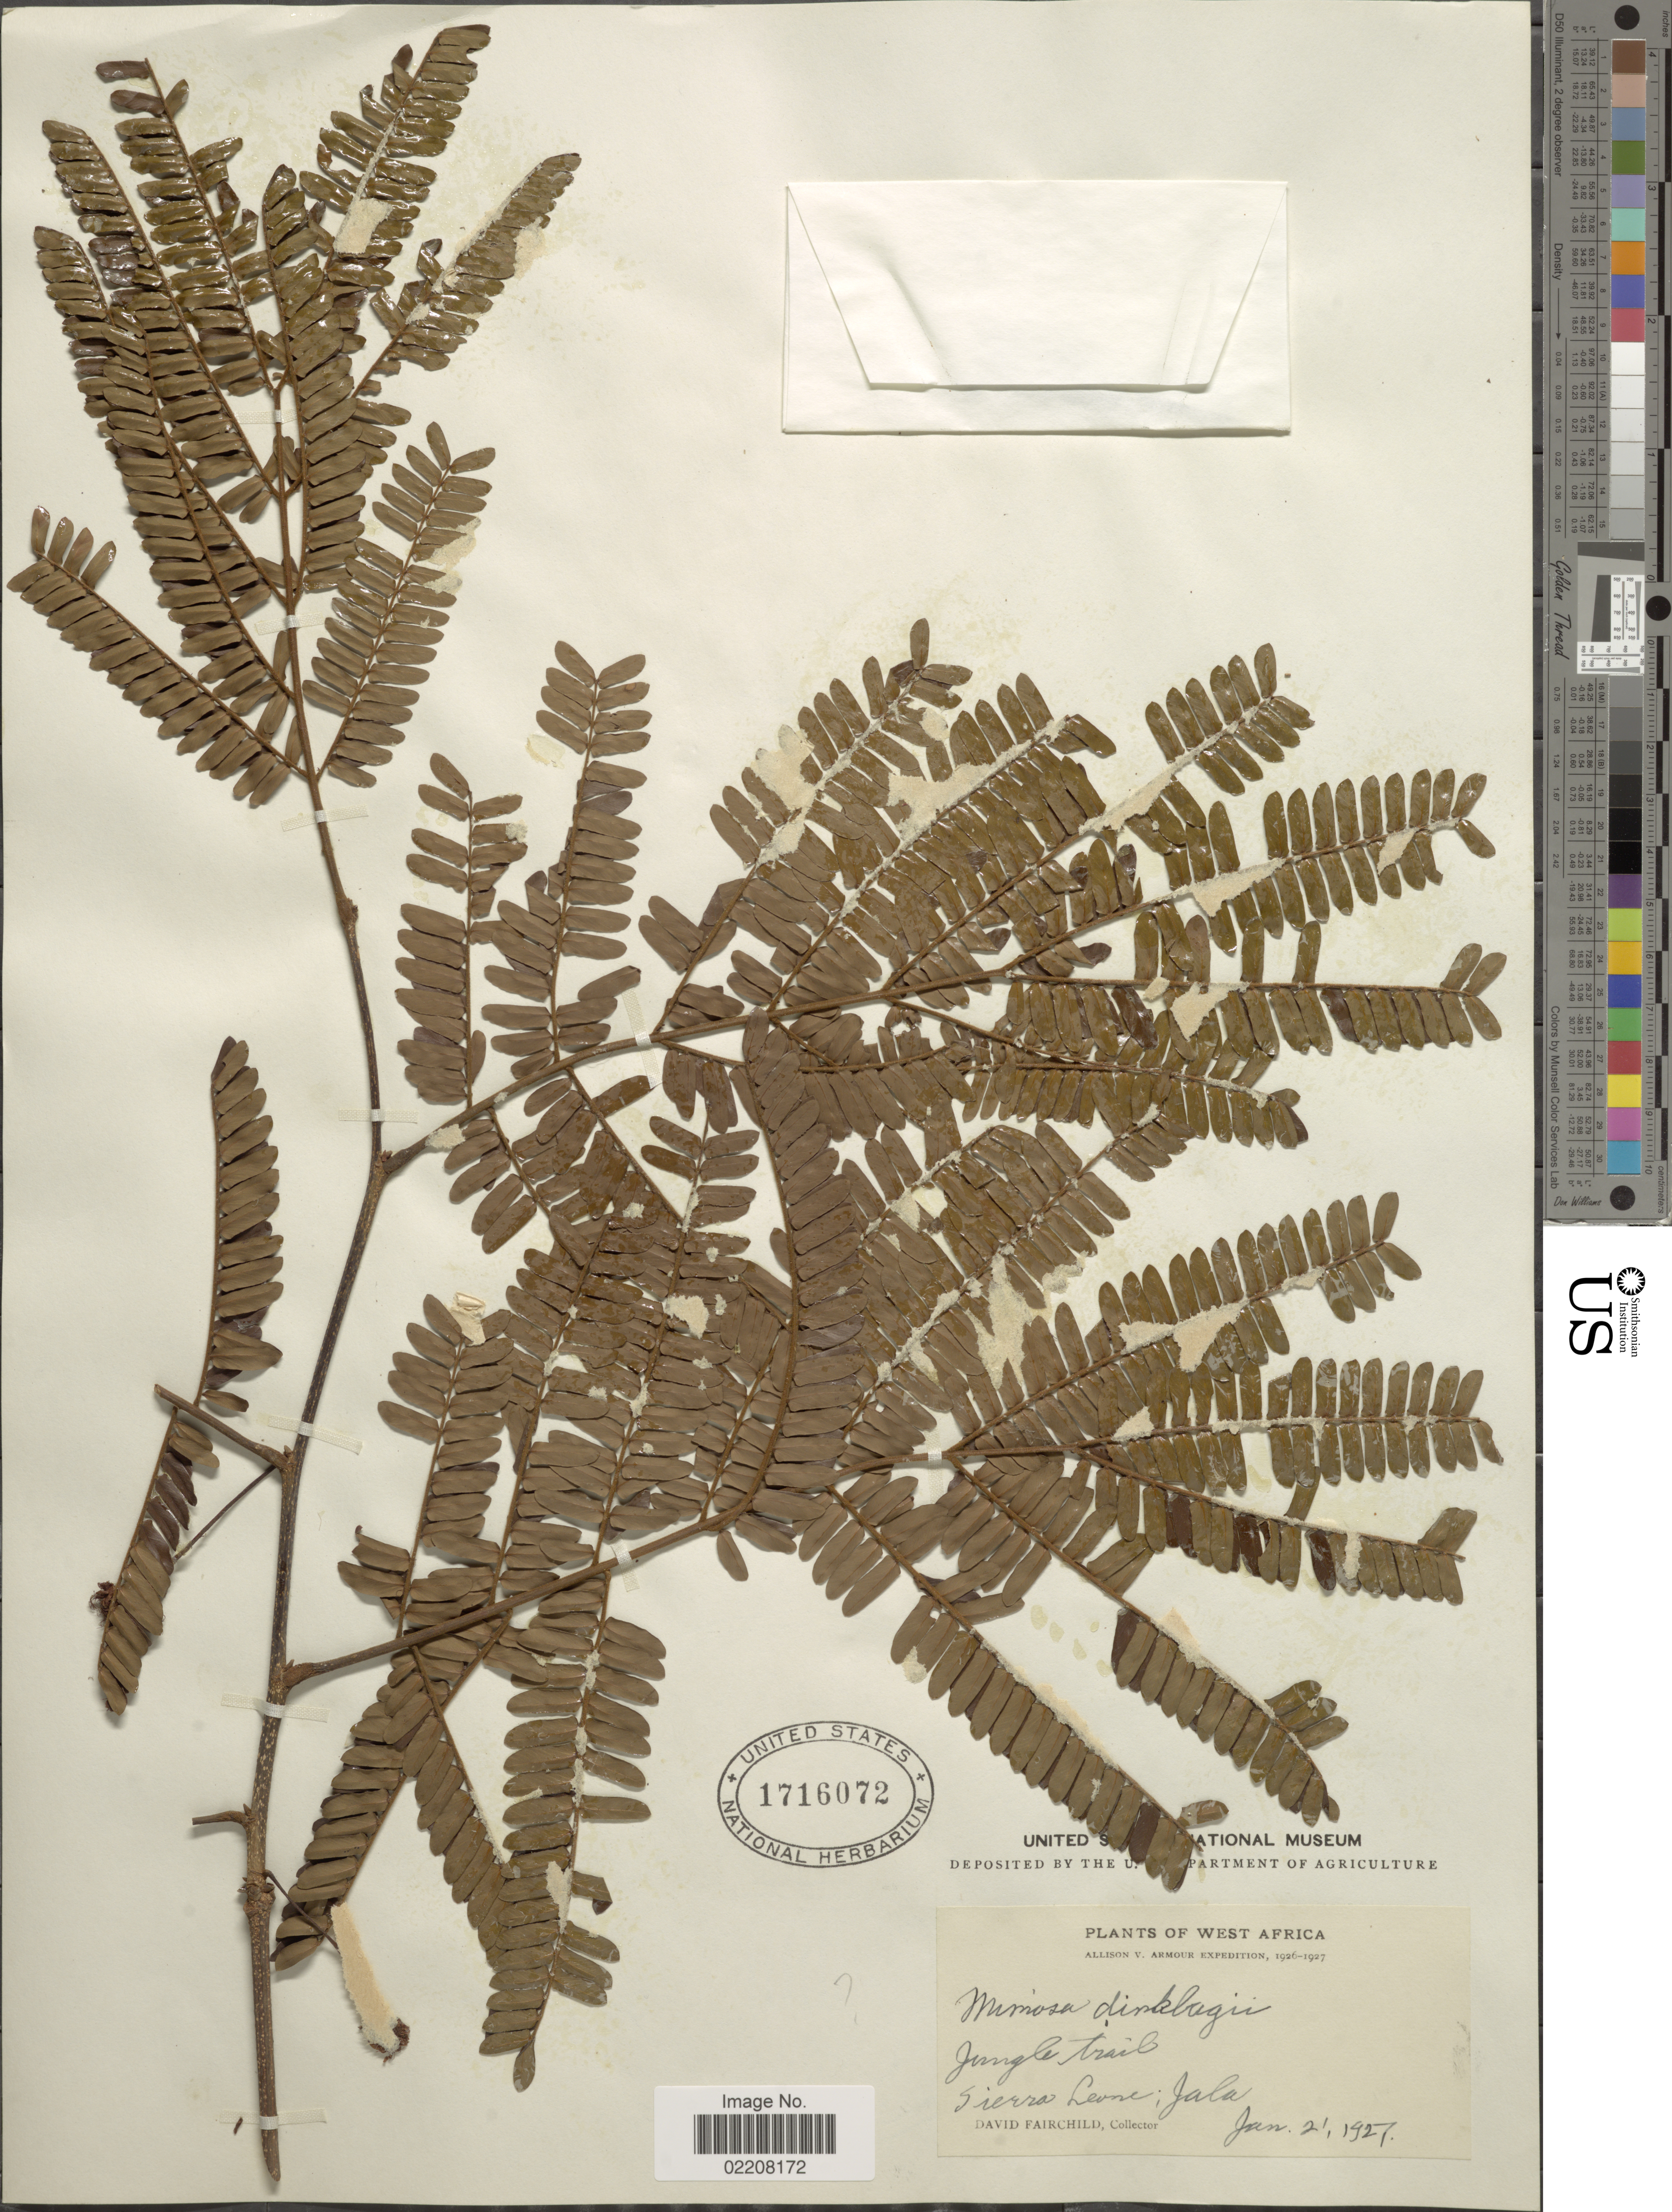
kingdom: Plantae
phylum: Tracheophyta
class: Magnoliopsida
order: Fabales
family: Fabaceae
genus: Mimosa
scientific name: Mimosa dinklagei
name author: Harms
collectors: D. Fairchild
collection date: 1927-01-21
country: Sierra Leone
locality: West Africa. Jungle trail. Jala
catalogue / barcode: US 1716072